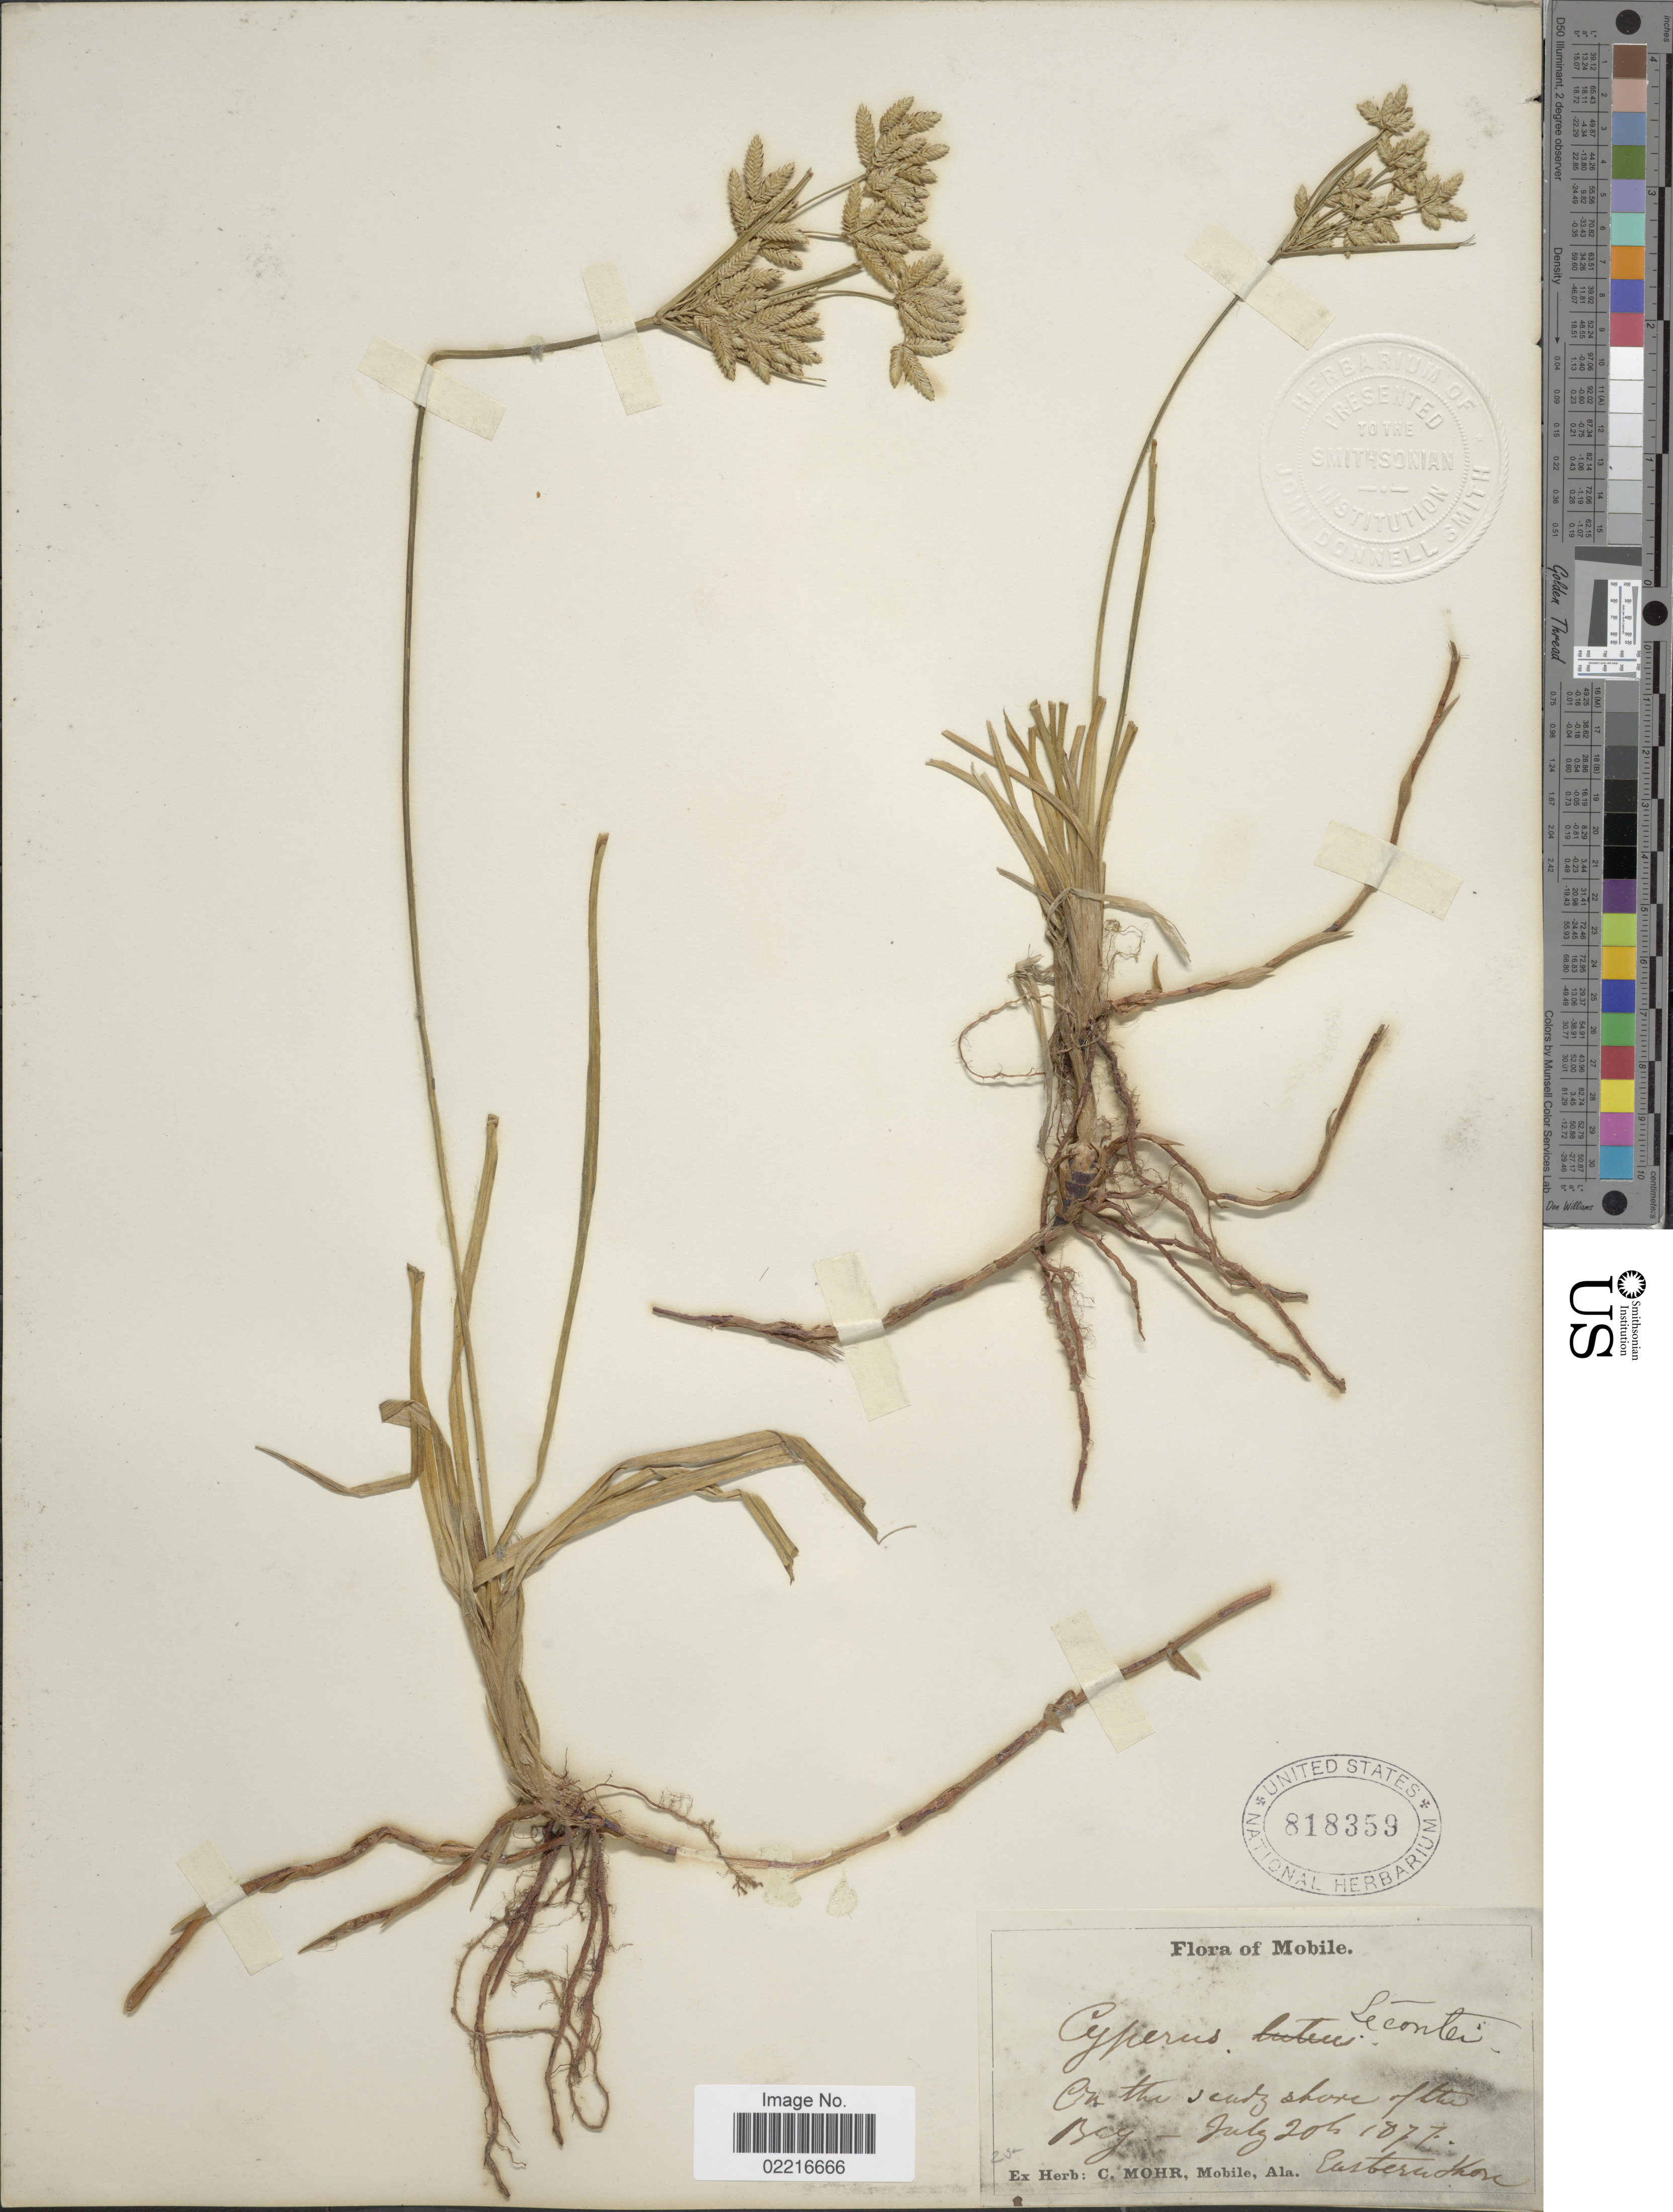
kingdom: Plantae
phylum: Tracheophyta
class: Liliopsida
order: Poales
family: Cyperaceae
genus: Cyperus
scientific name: Cyperus lecontei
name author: Torr. ex Steud.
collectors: ex herb. C. Mohr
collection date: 1877-07-20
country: United States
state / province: Alabama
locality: Mobile, sandy shore of the Bay, Eastern shore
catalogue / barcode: US 818359